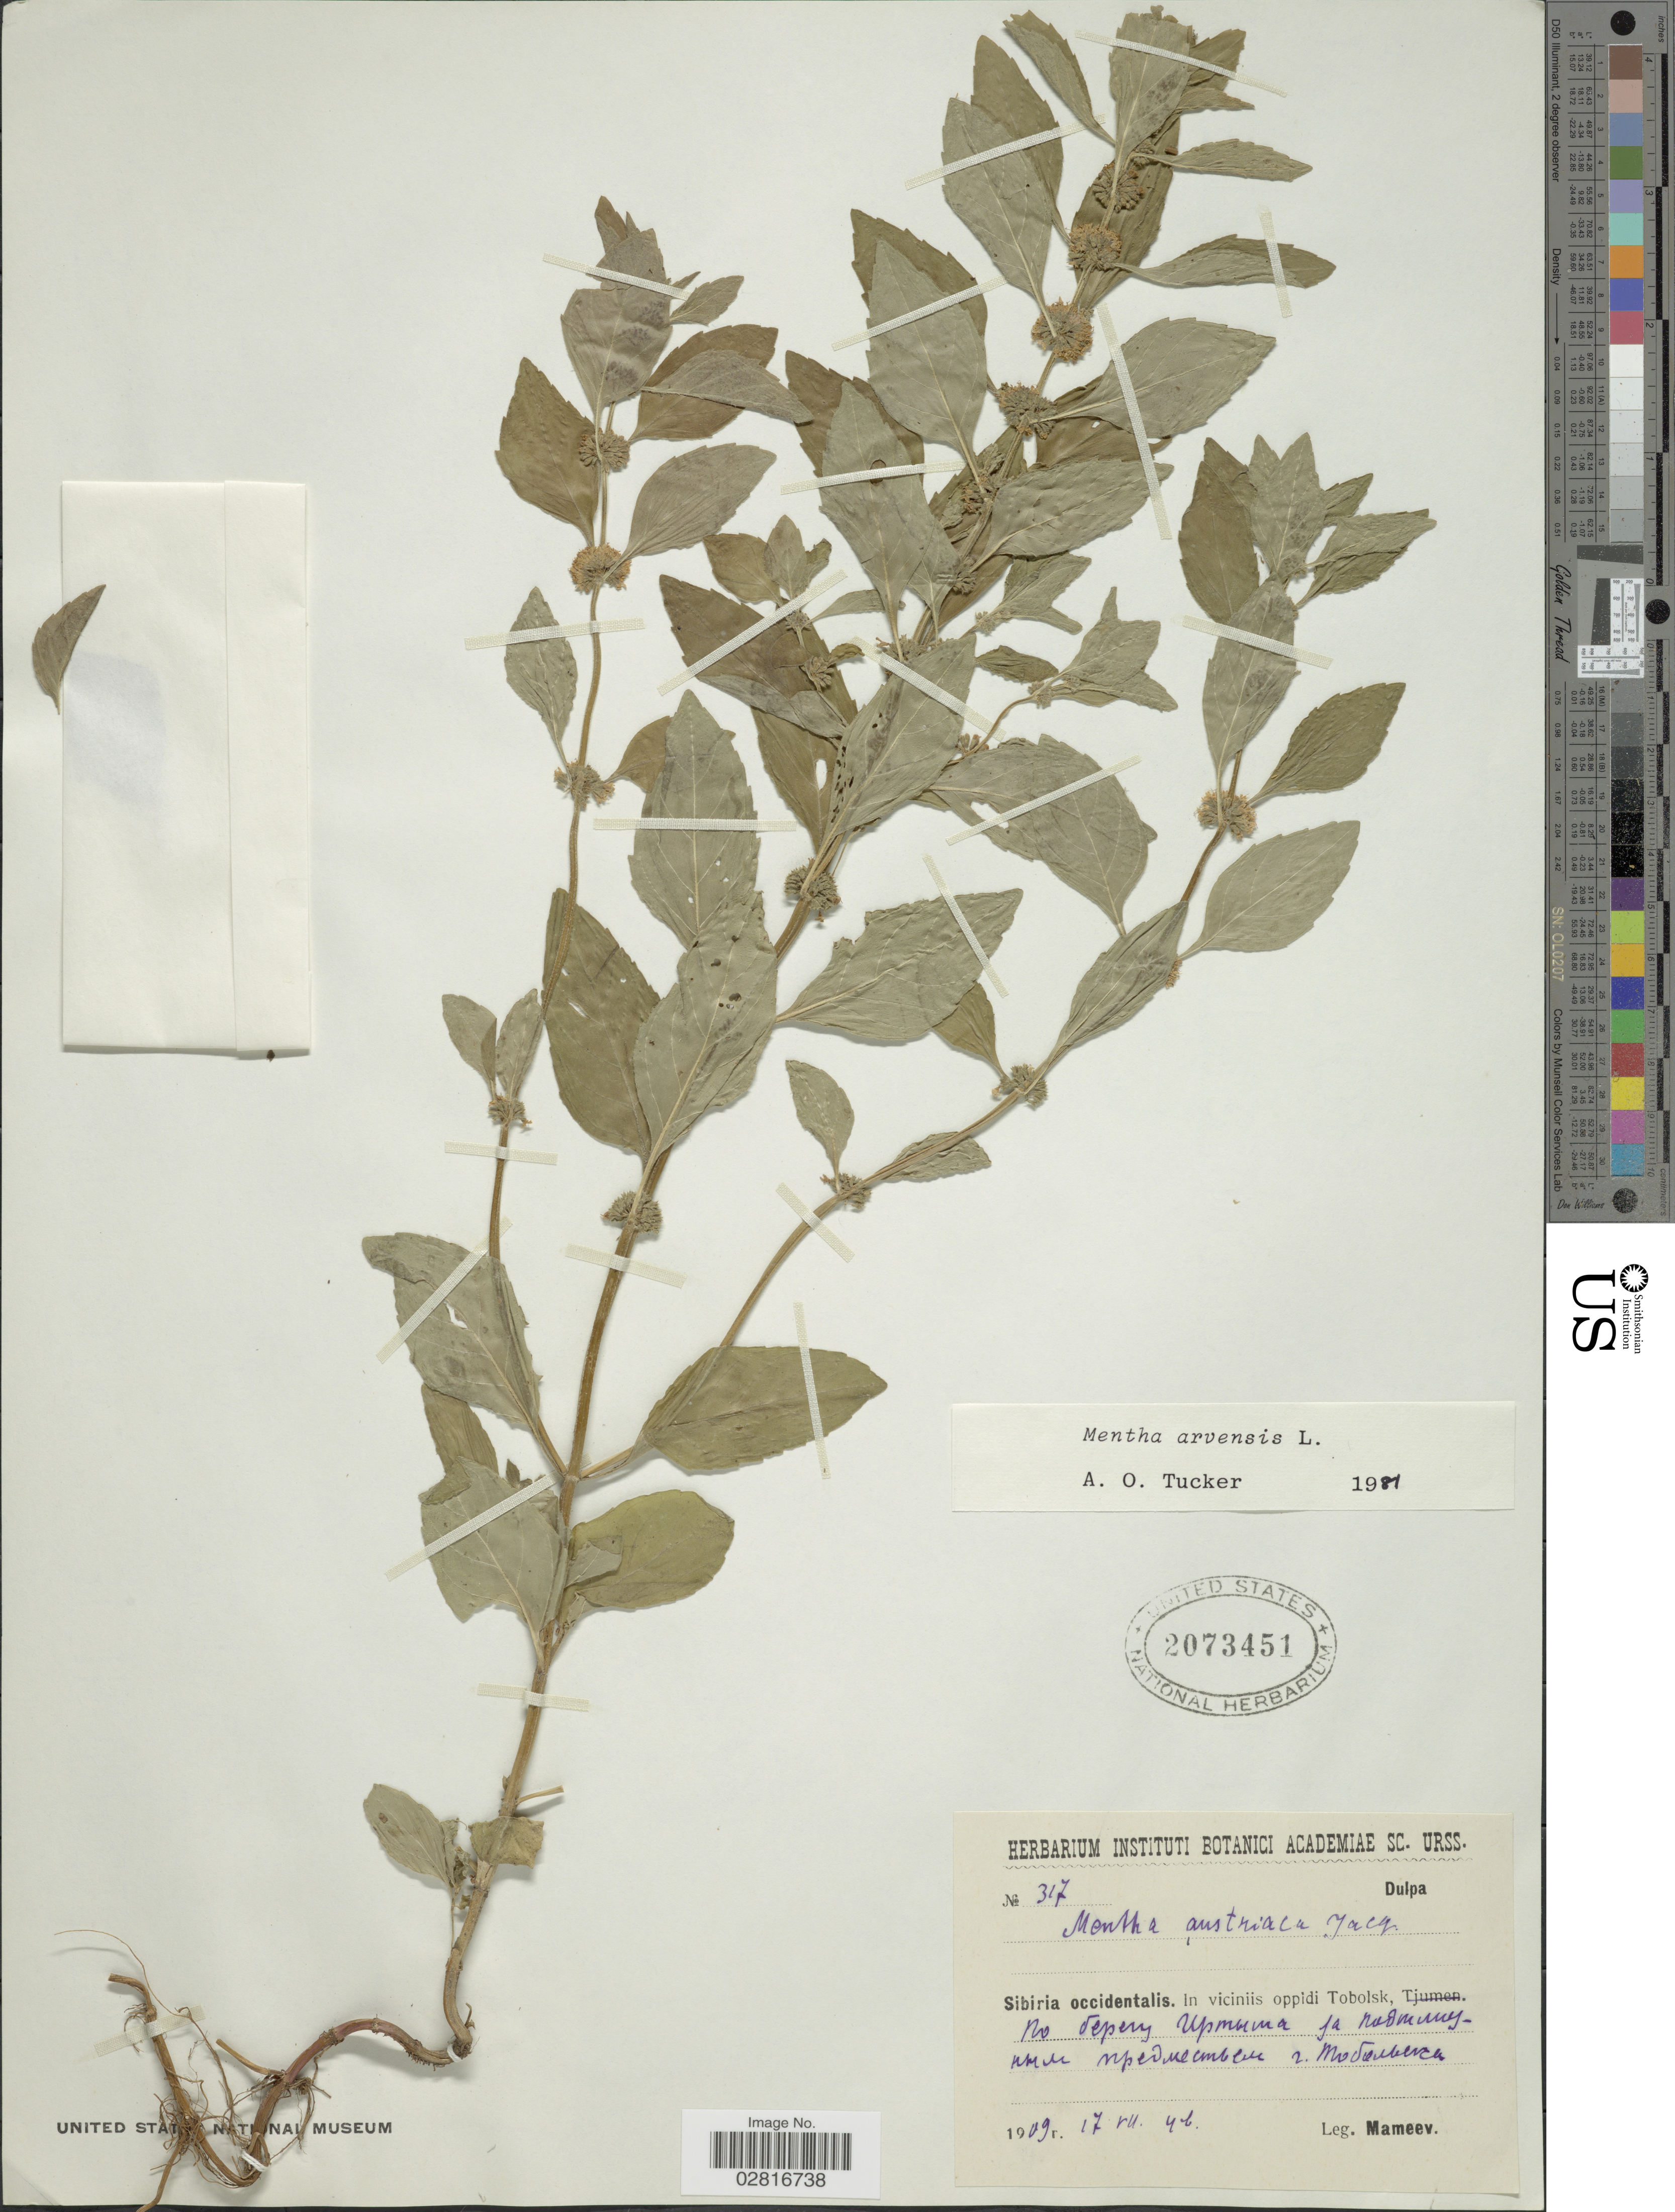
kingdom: Plantae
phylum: Tracheophyta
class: Magnoliopsida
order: Lamiales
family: Lamiaceae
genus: Mentha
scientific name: Mentha arvensis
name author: L.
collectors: Mameev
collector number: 317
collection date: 1909-07-17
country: Russian Federation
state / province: Tyumen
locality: Sibiria occidentalis. In viciniis oppidi Tobolsk, X.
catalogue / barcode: US 2073451